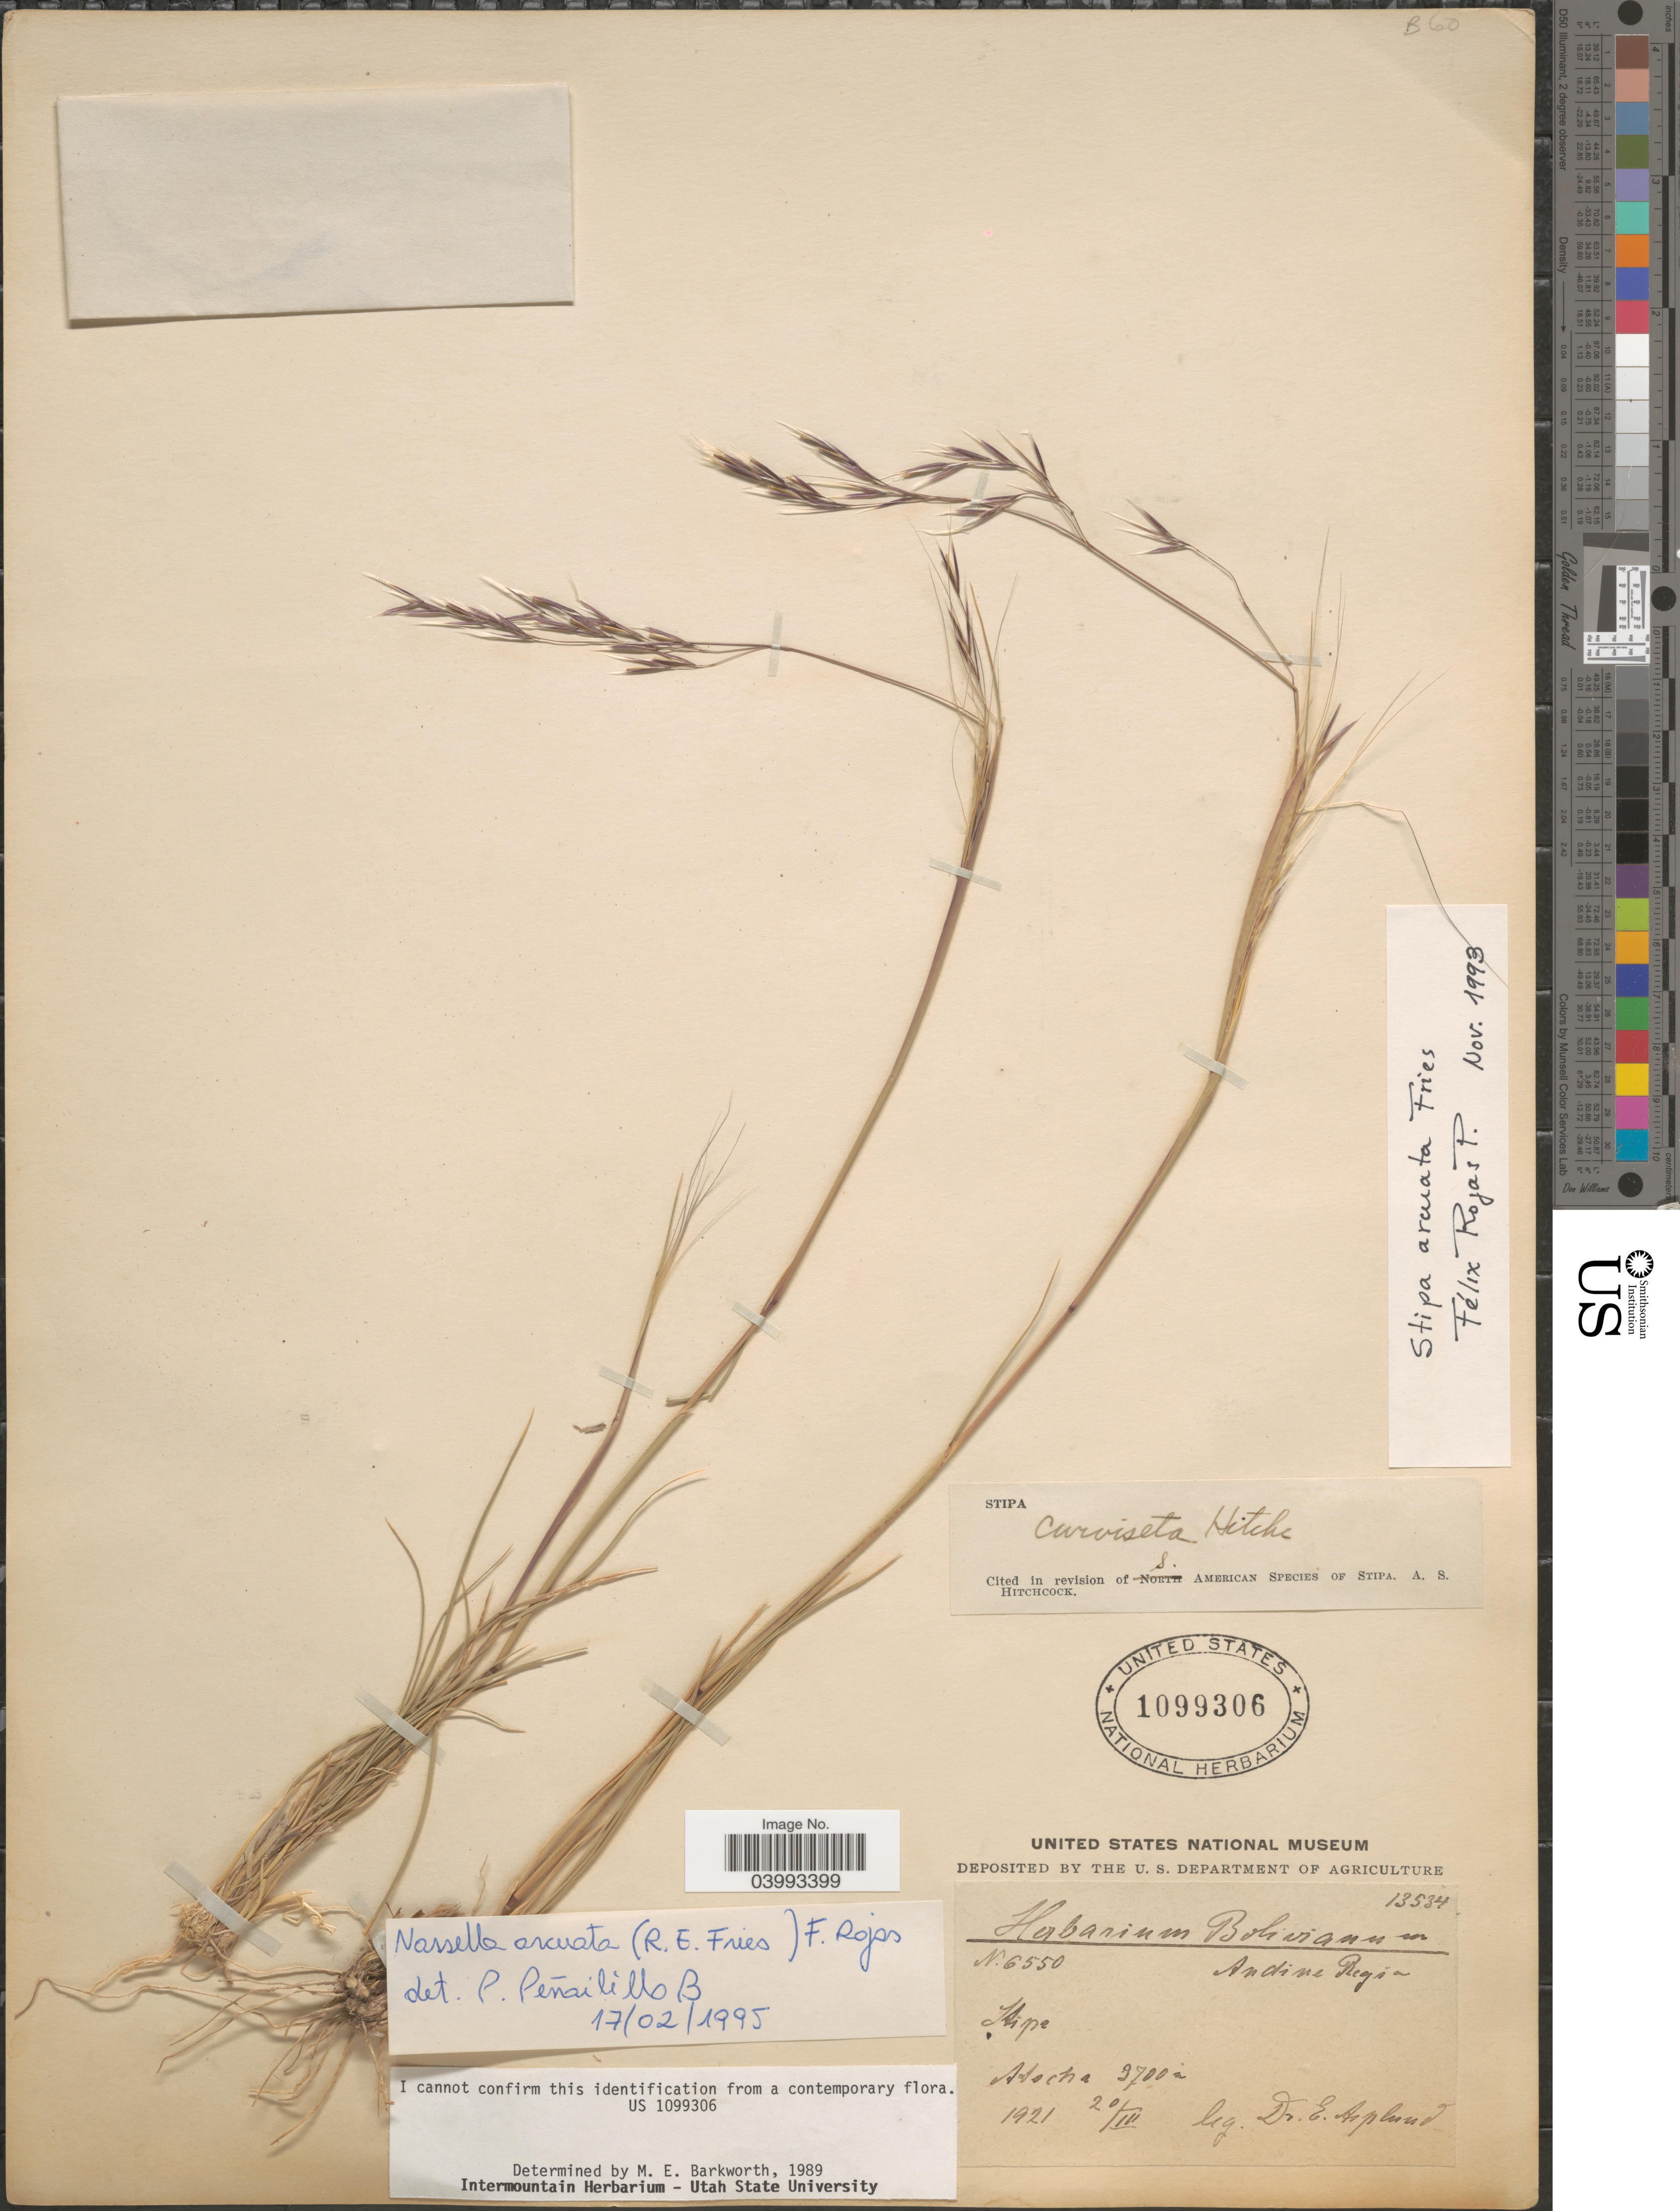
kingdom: Plantae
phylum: Tracheophyta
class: Liliopsida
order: Poales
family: Poaceae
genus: Nassella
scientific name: Nassella arcuata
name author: (R.E. Fr.) A.M. Torres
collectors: E. Asplund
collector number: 6550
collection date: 1921-03-20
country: Bolivia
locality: Andine Regio. Atocha.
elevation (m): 3700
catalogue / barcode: US 1099306